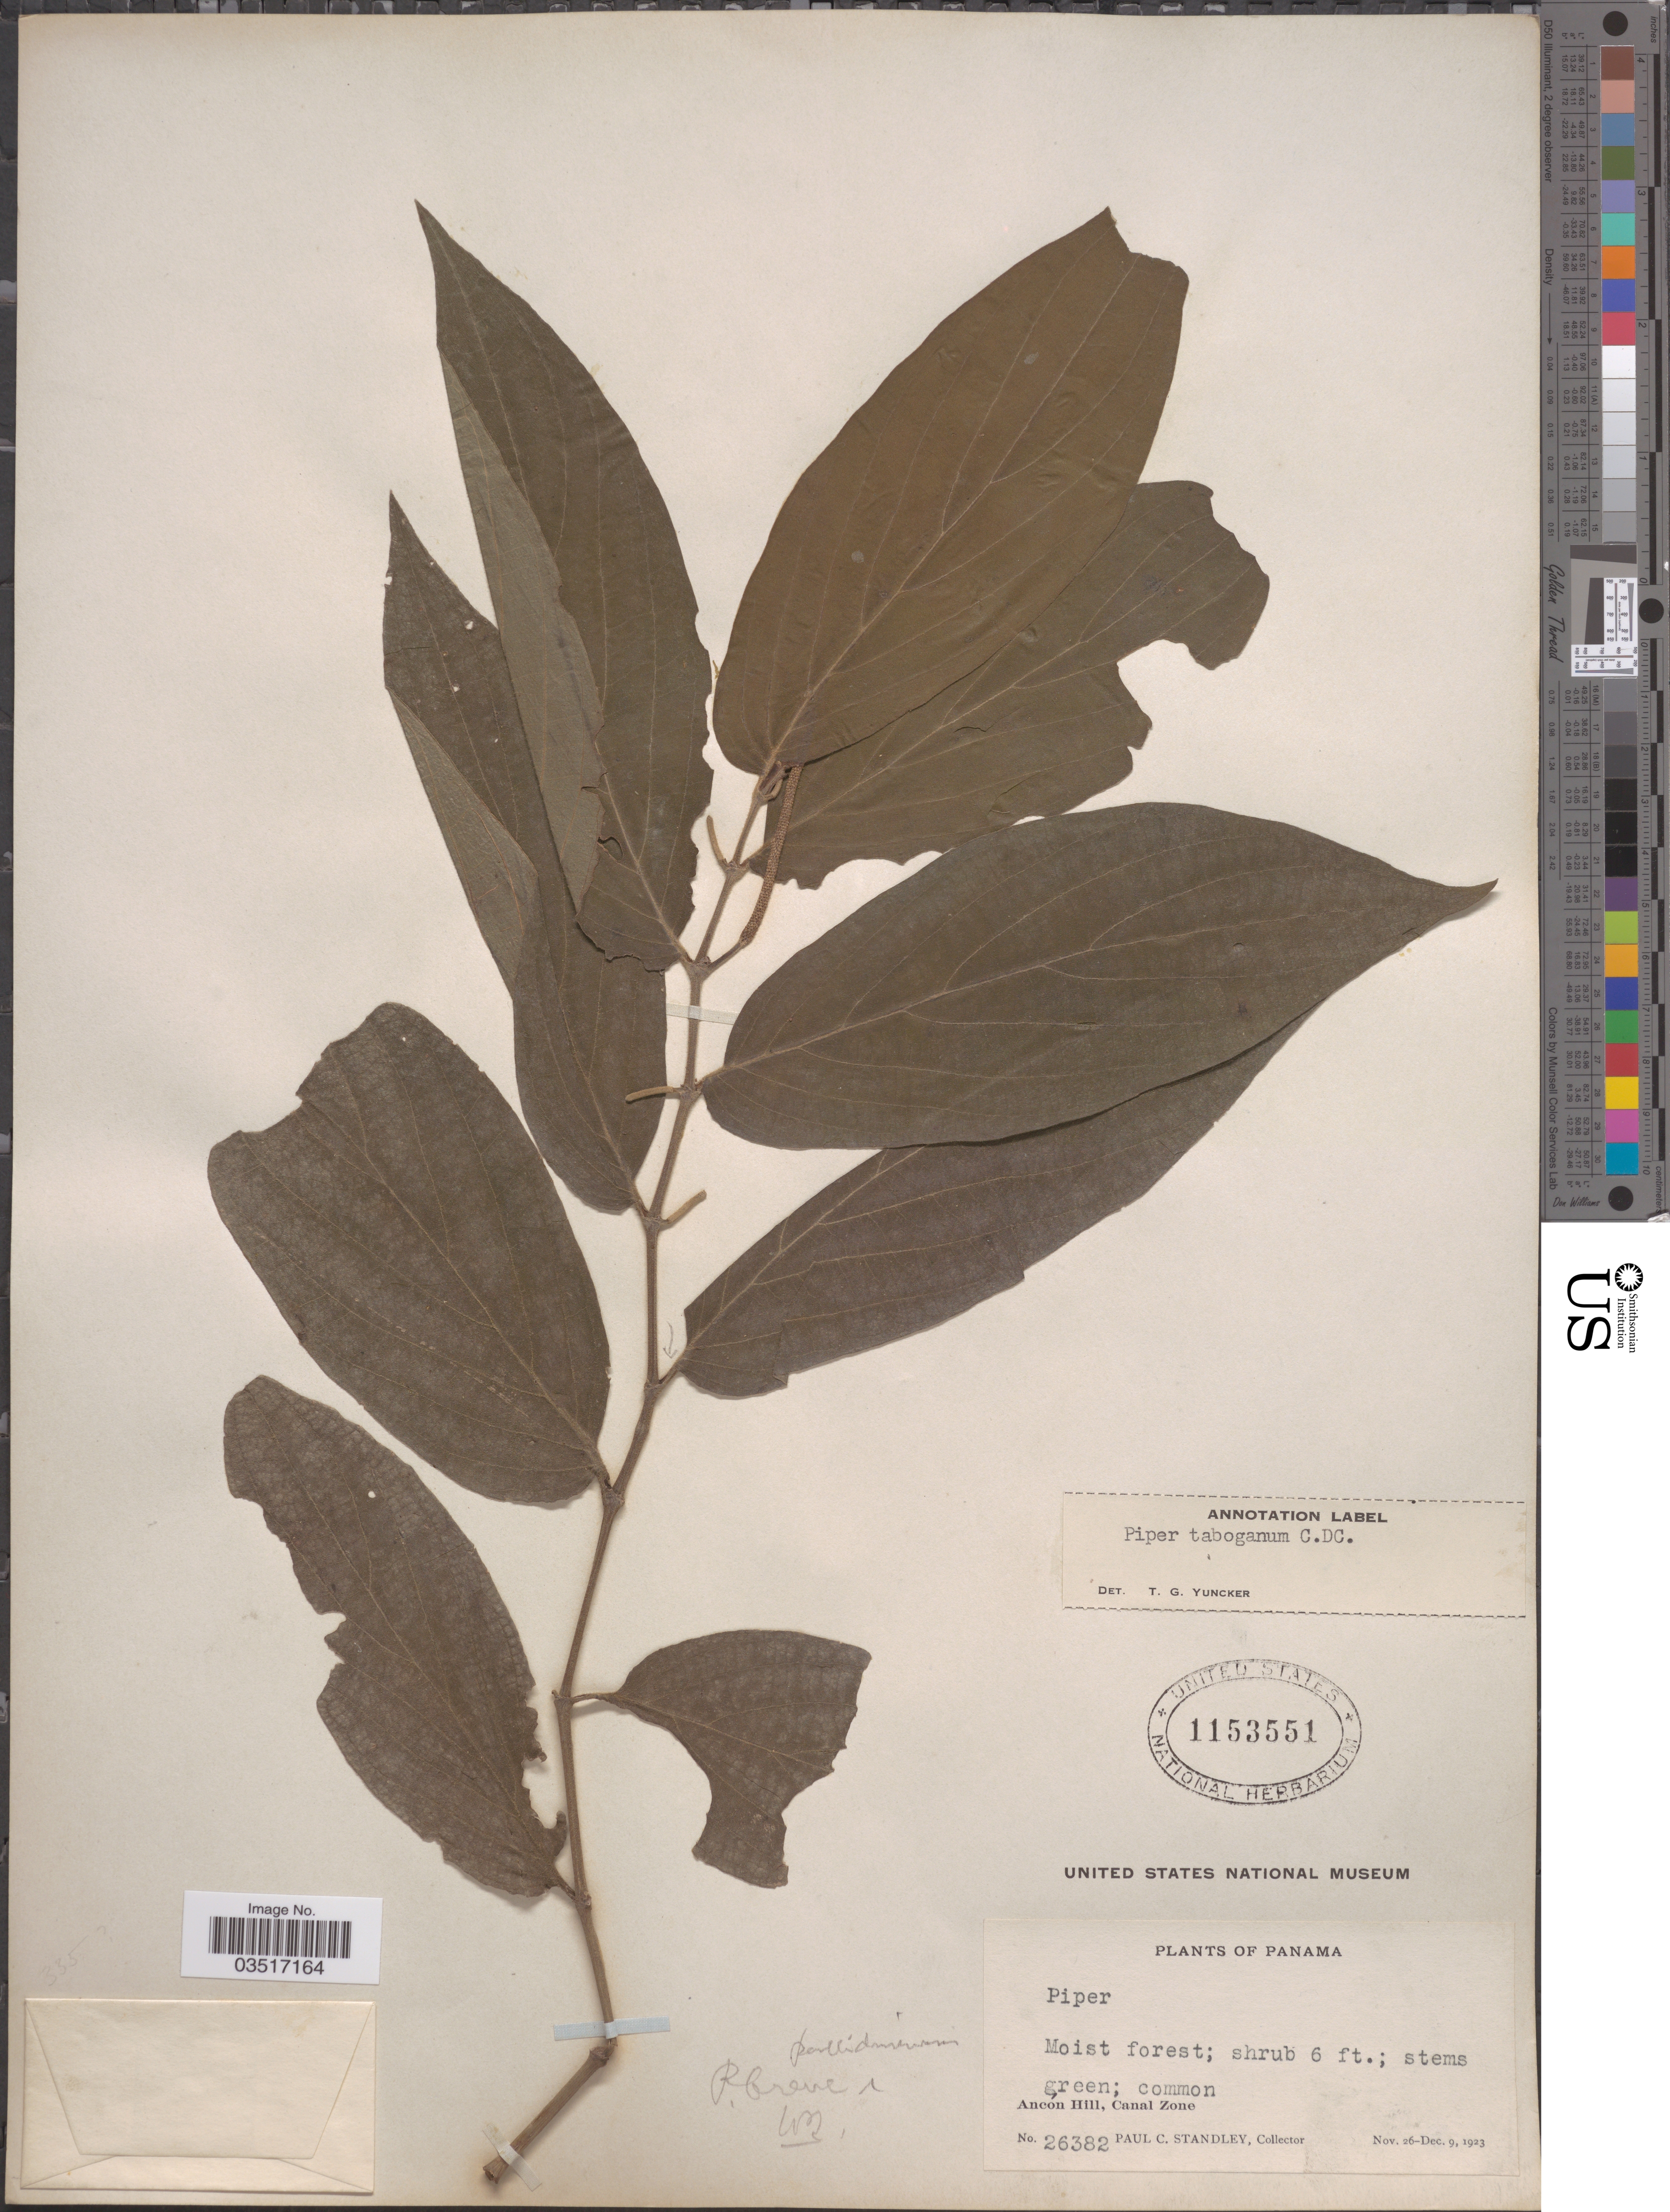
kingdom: Plantae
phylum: Tracheophyta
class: Magnoliopsida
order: Piperales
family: Piperaceae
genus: Piper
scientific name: Piper taboganum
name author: C. DC.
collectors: P. C. Standley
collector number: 26382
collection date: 1923-11-26/1923-12-09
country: Panama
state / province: Colón / Panamá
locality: Ancón Hill, Canal Zone.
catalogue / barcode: US 1153551